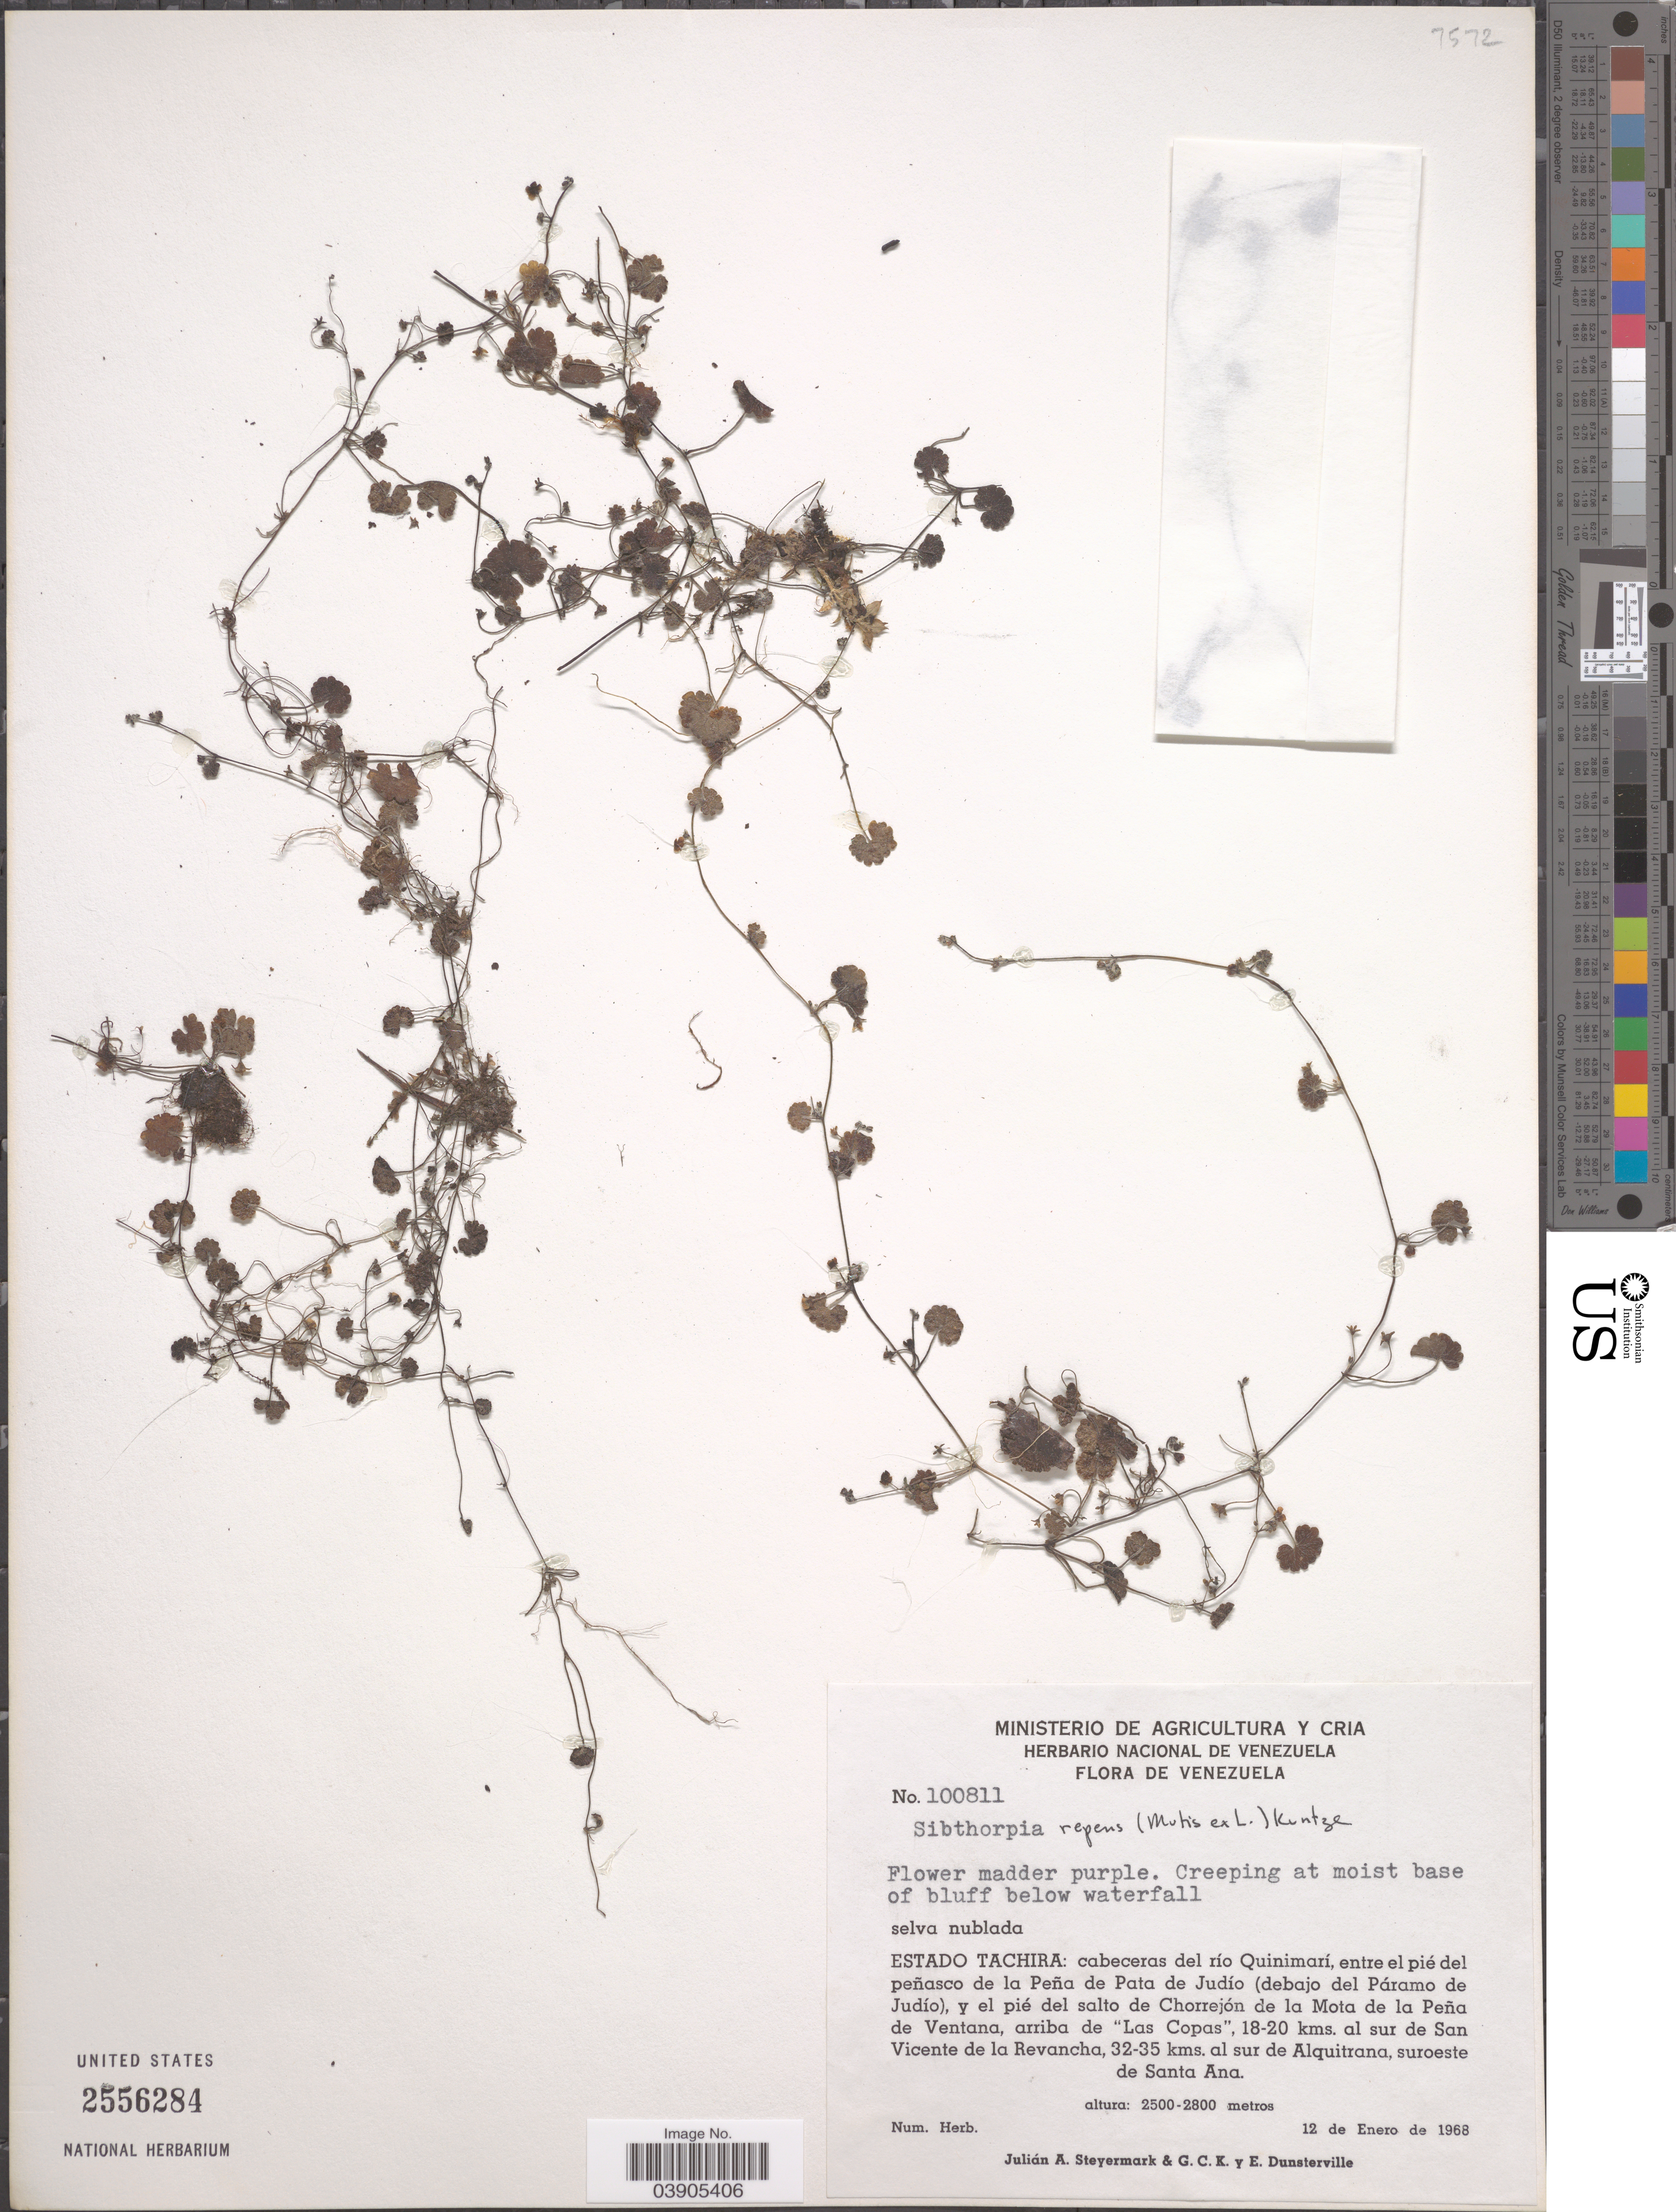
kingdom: Plantae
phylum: Tracheophyta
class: Magnoliopsida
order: Lamiales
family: Plantaginaceae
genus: Sibthorpia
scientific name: Sibthorpia repens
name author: (L.) Kuntze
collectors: J. Steyermark, G. C. K. Dunsterville & E. Dunsterville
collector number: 100811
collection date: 1968-01-12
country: Venezuela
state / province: Tachira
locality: Cabeceras del río Quinimarí, entre el pié del peñasco de la Peña de Pata de Judío (debajo del Páramo de Judío), y el pié del salto de Chorrejón de la Mota de la Peña de Ventana, arriba de "Las Copas", 18-20 kms. al sur de San Vicente de la Revancha, 32-35 kms. al sur de Alquitrana, suroeste de Santa Ana.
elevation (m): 2500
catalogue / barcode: US 2556284